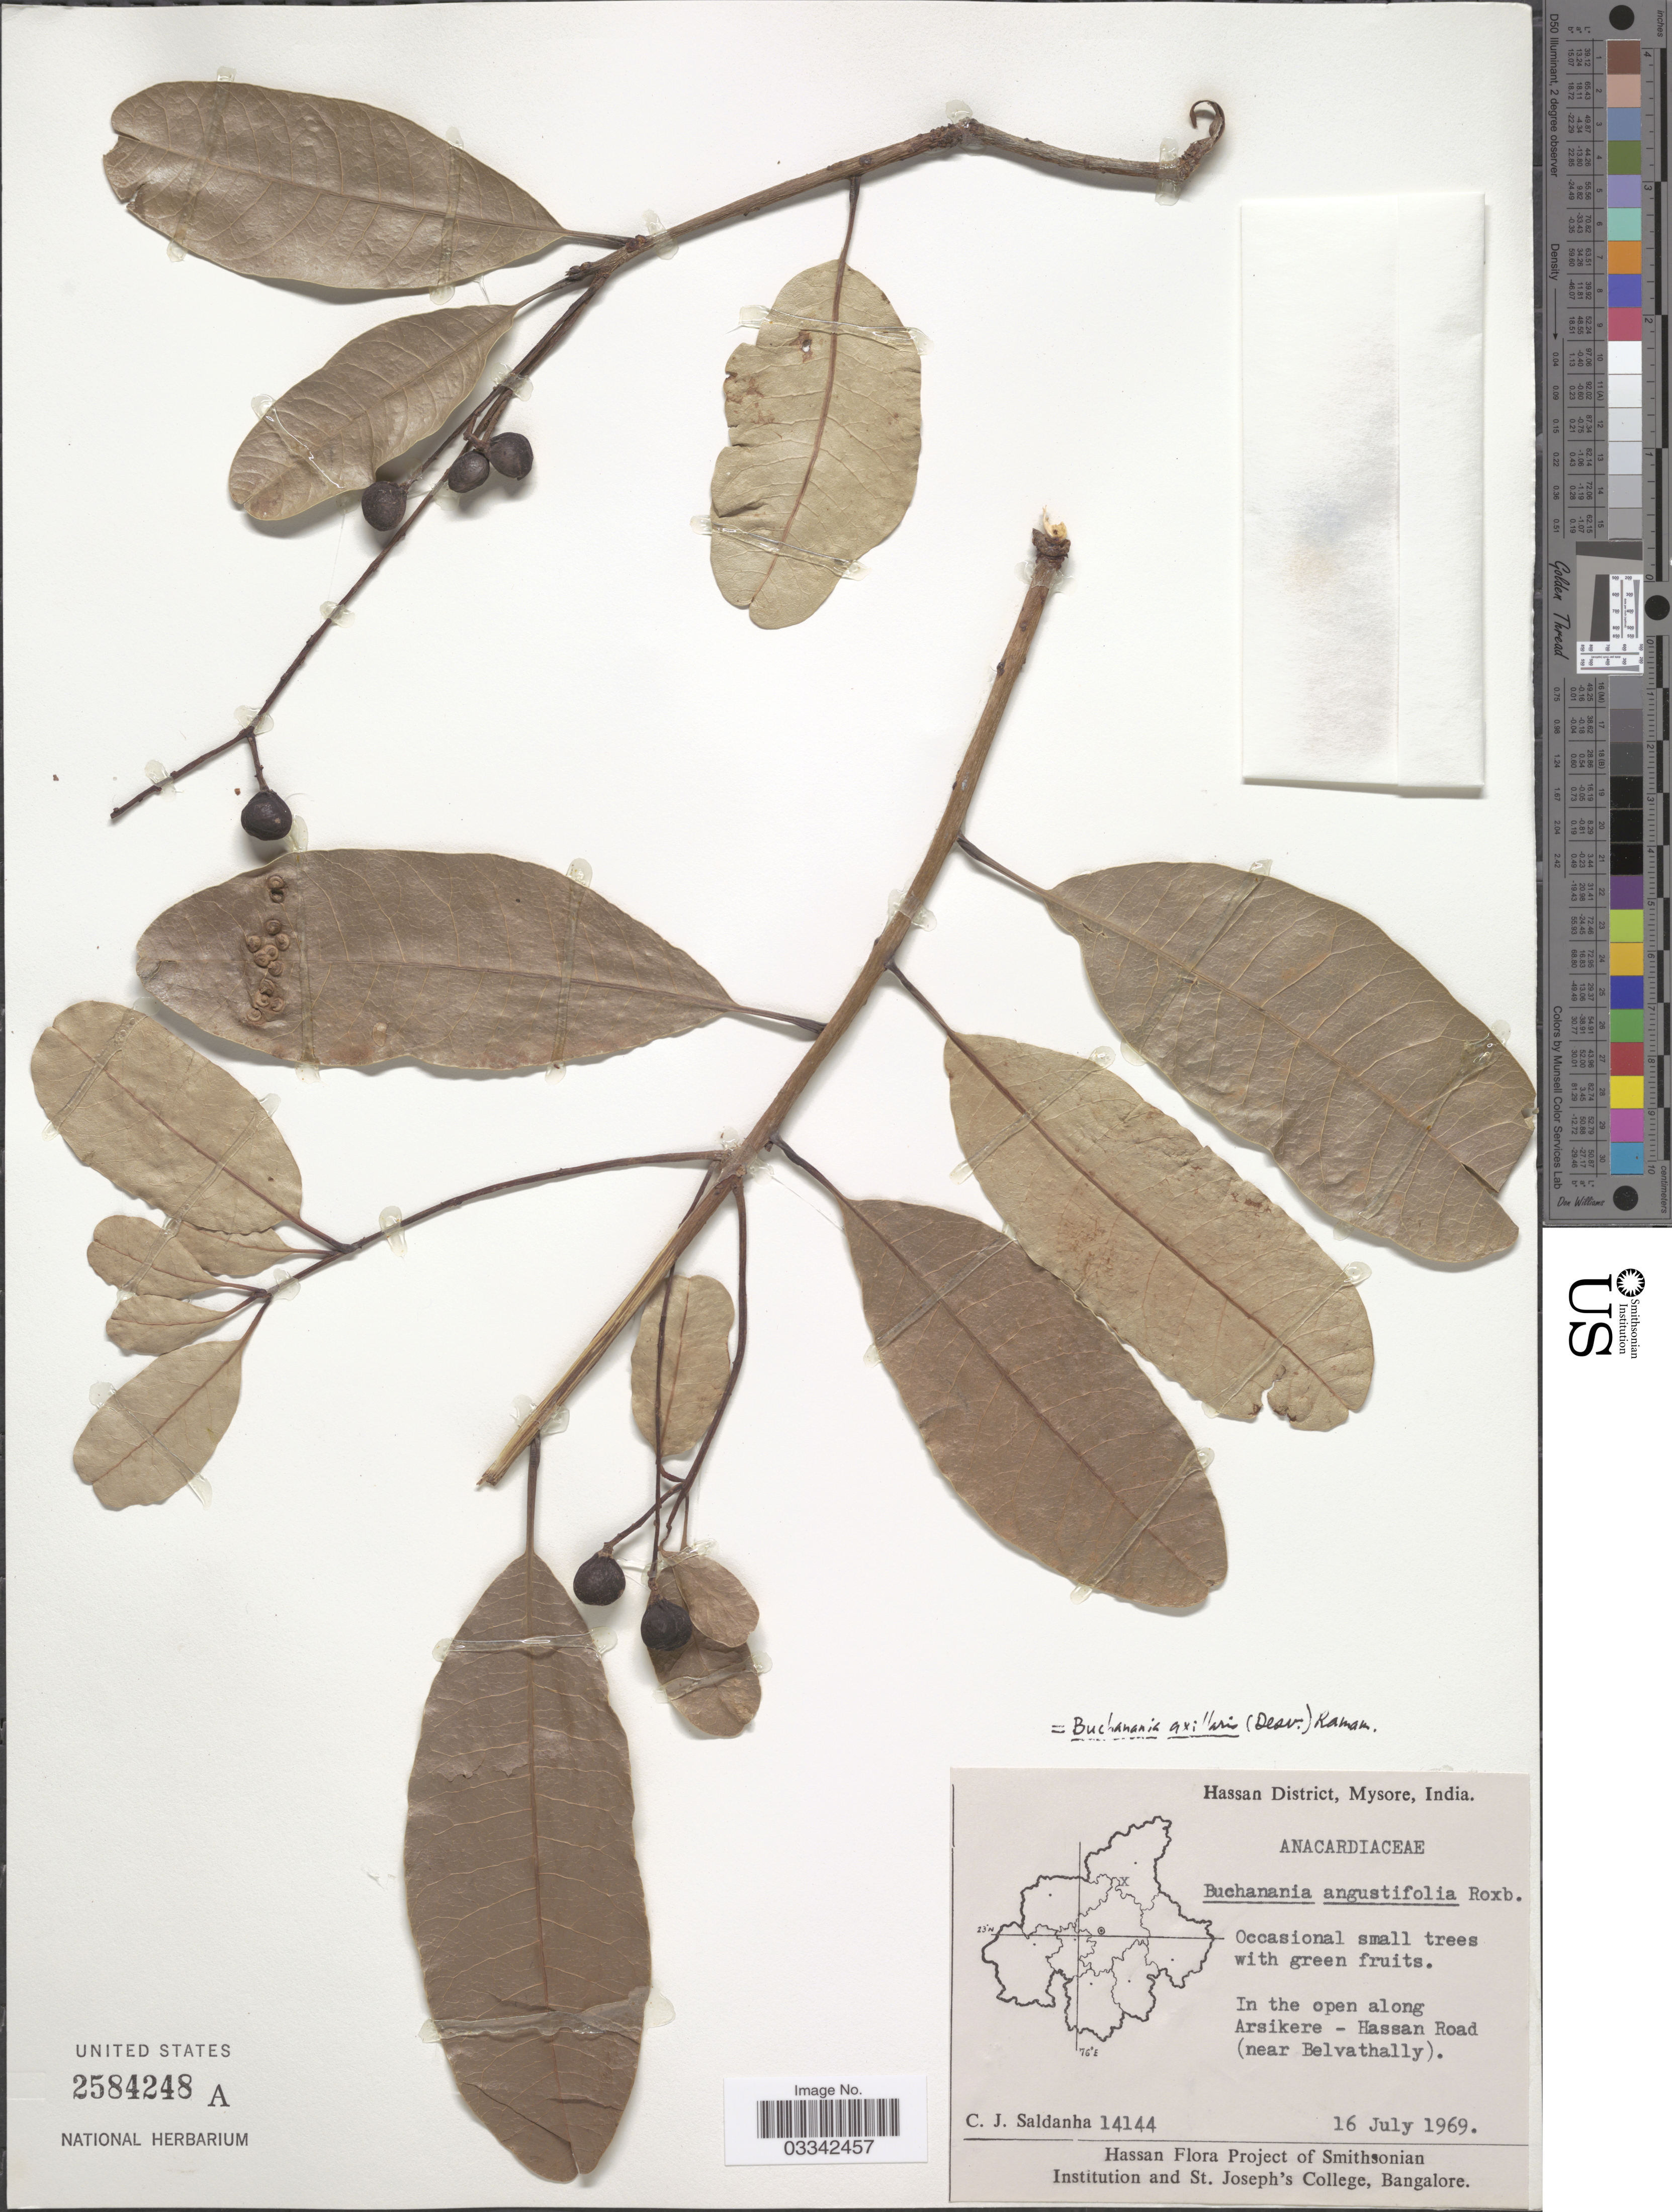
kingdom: Plantae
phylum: Tracheophyta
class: Magnoliopsida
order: Sapindales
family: Anacardiaceae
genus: Buchanania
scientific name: Buchanania axillaris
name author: Ramamoorthy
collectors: C. J. Saldanha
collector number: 14144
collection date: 1969-07-16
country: India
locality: Hassan District, Mysore. In the open along Arsikere - Hassan Road (near Belvathally).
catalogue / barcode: US 2584248A